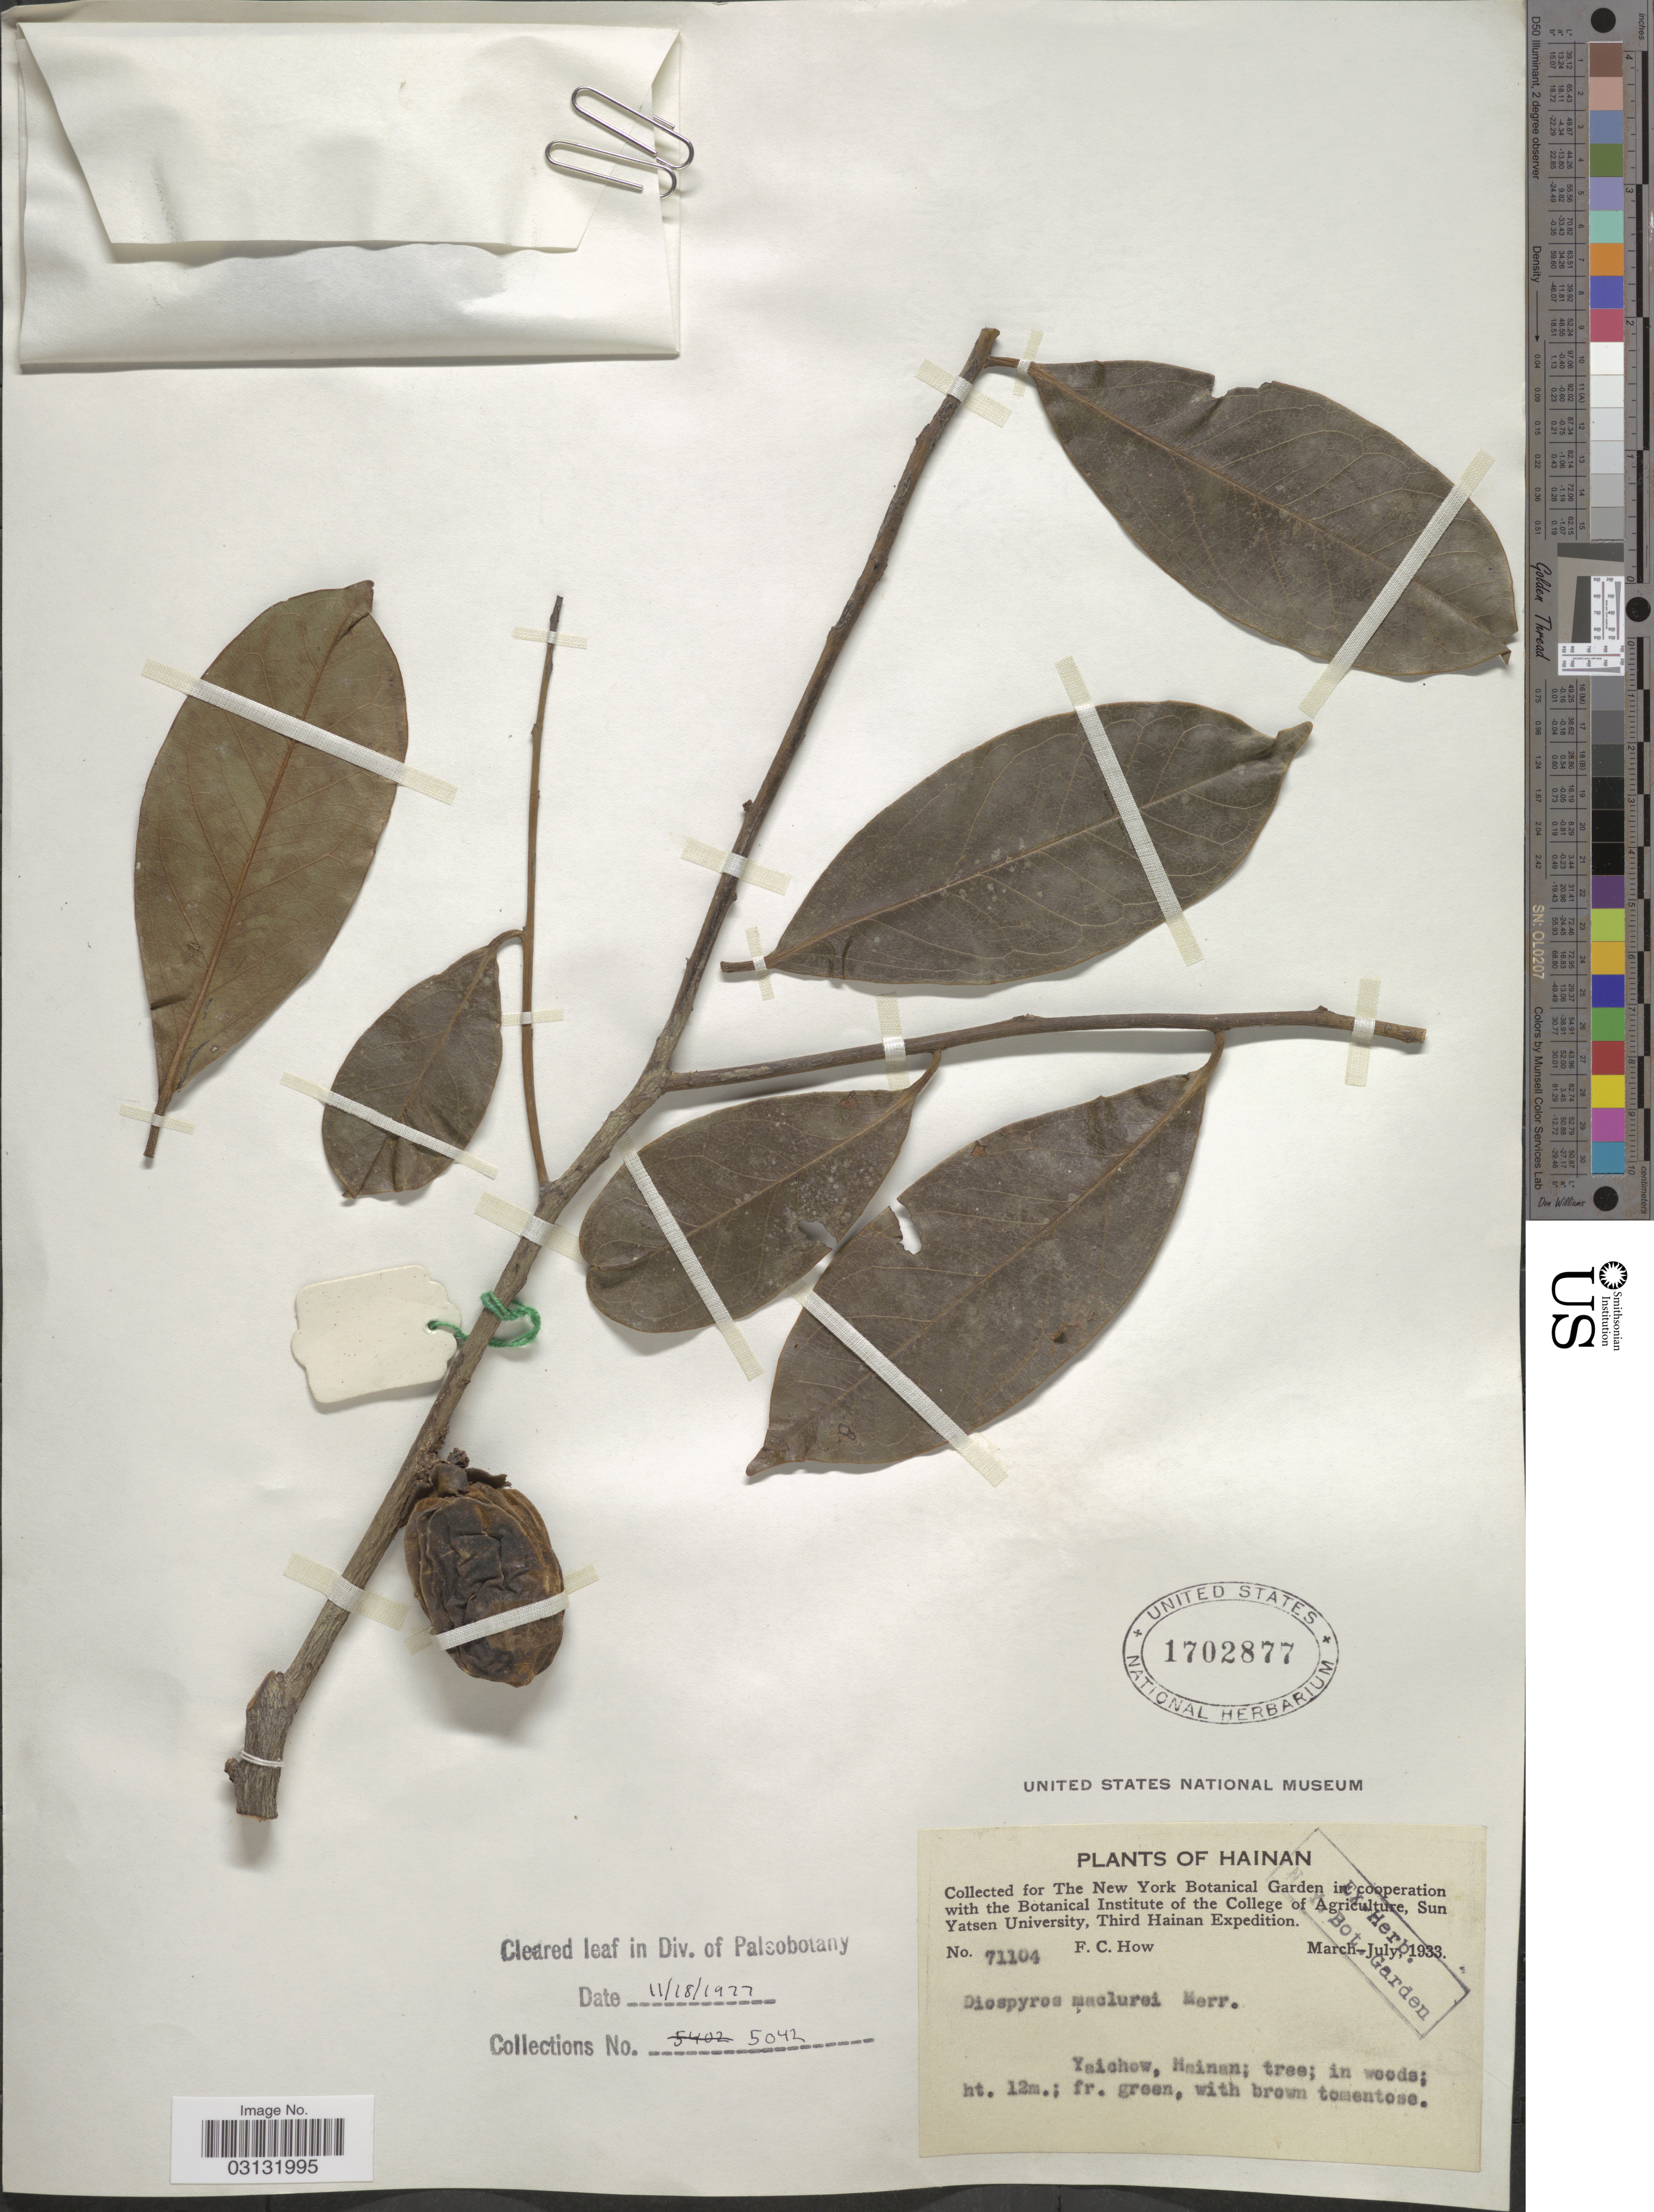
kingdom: Plantae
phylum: Tracheophyta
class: Magnoliopsida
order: Ericales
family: Ebenaceae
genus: Diospyros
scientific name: Diospyros maclurei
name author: Merr.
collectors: F. C. How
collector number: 71104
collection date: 1933-03/1933-07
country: China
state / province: Hainan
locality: Yaichow.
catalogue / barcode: US 1702877